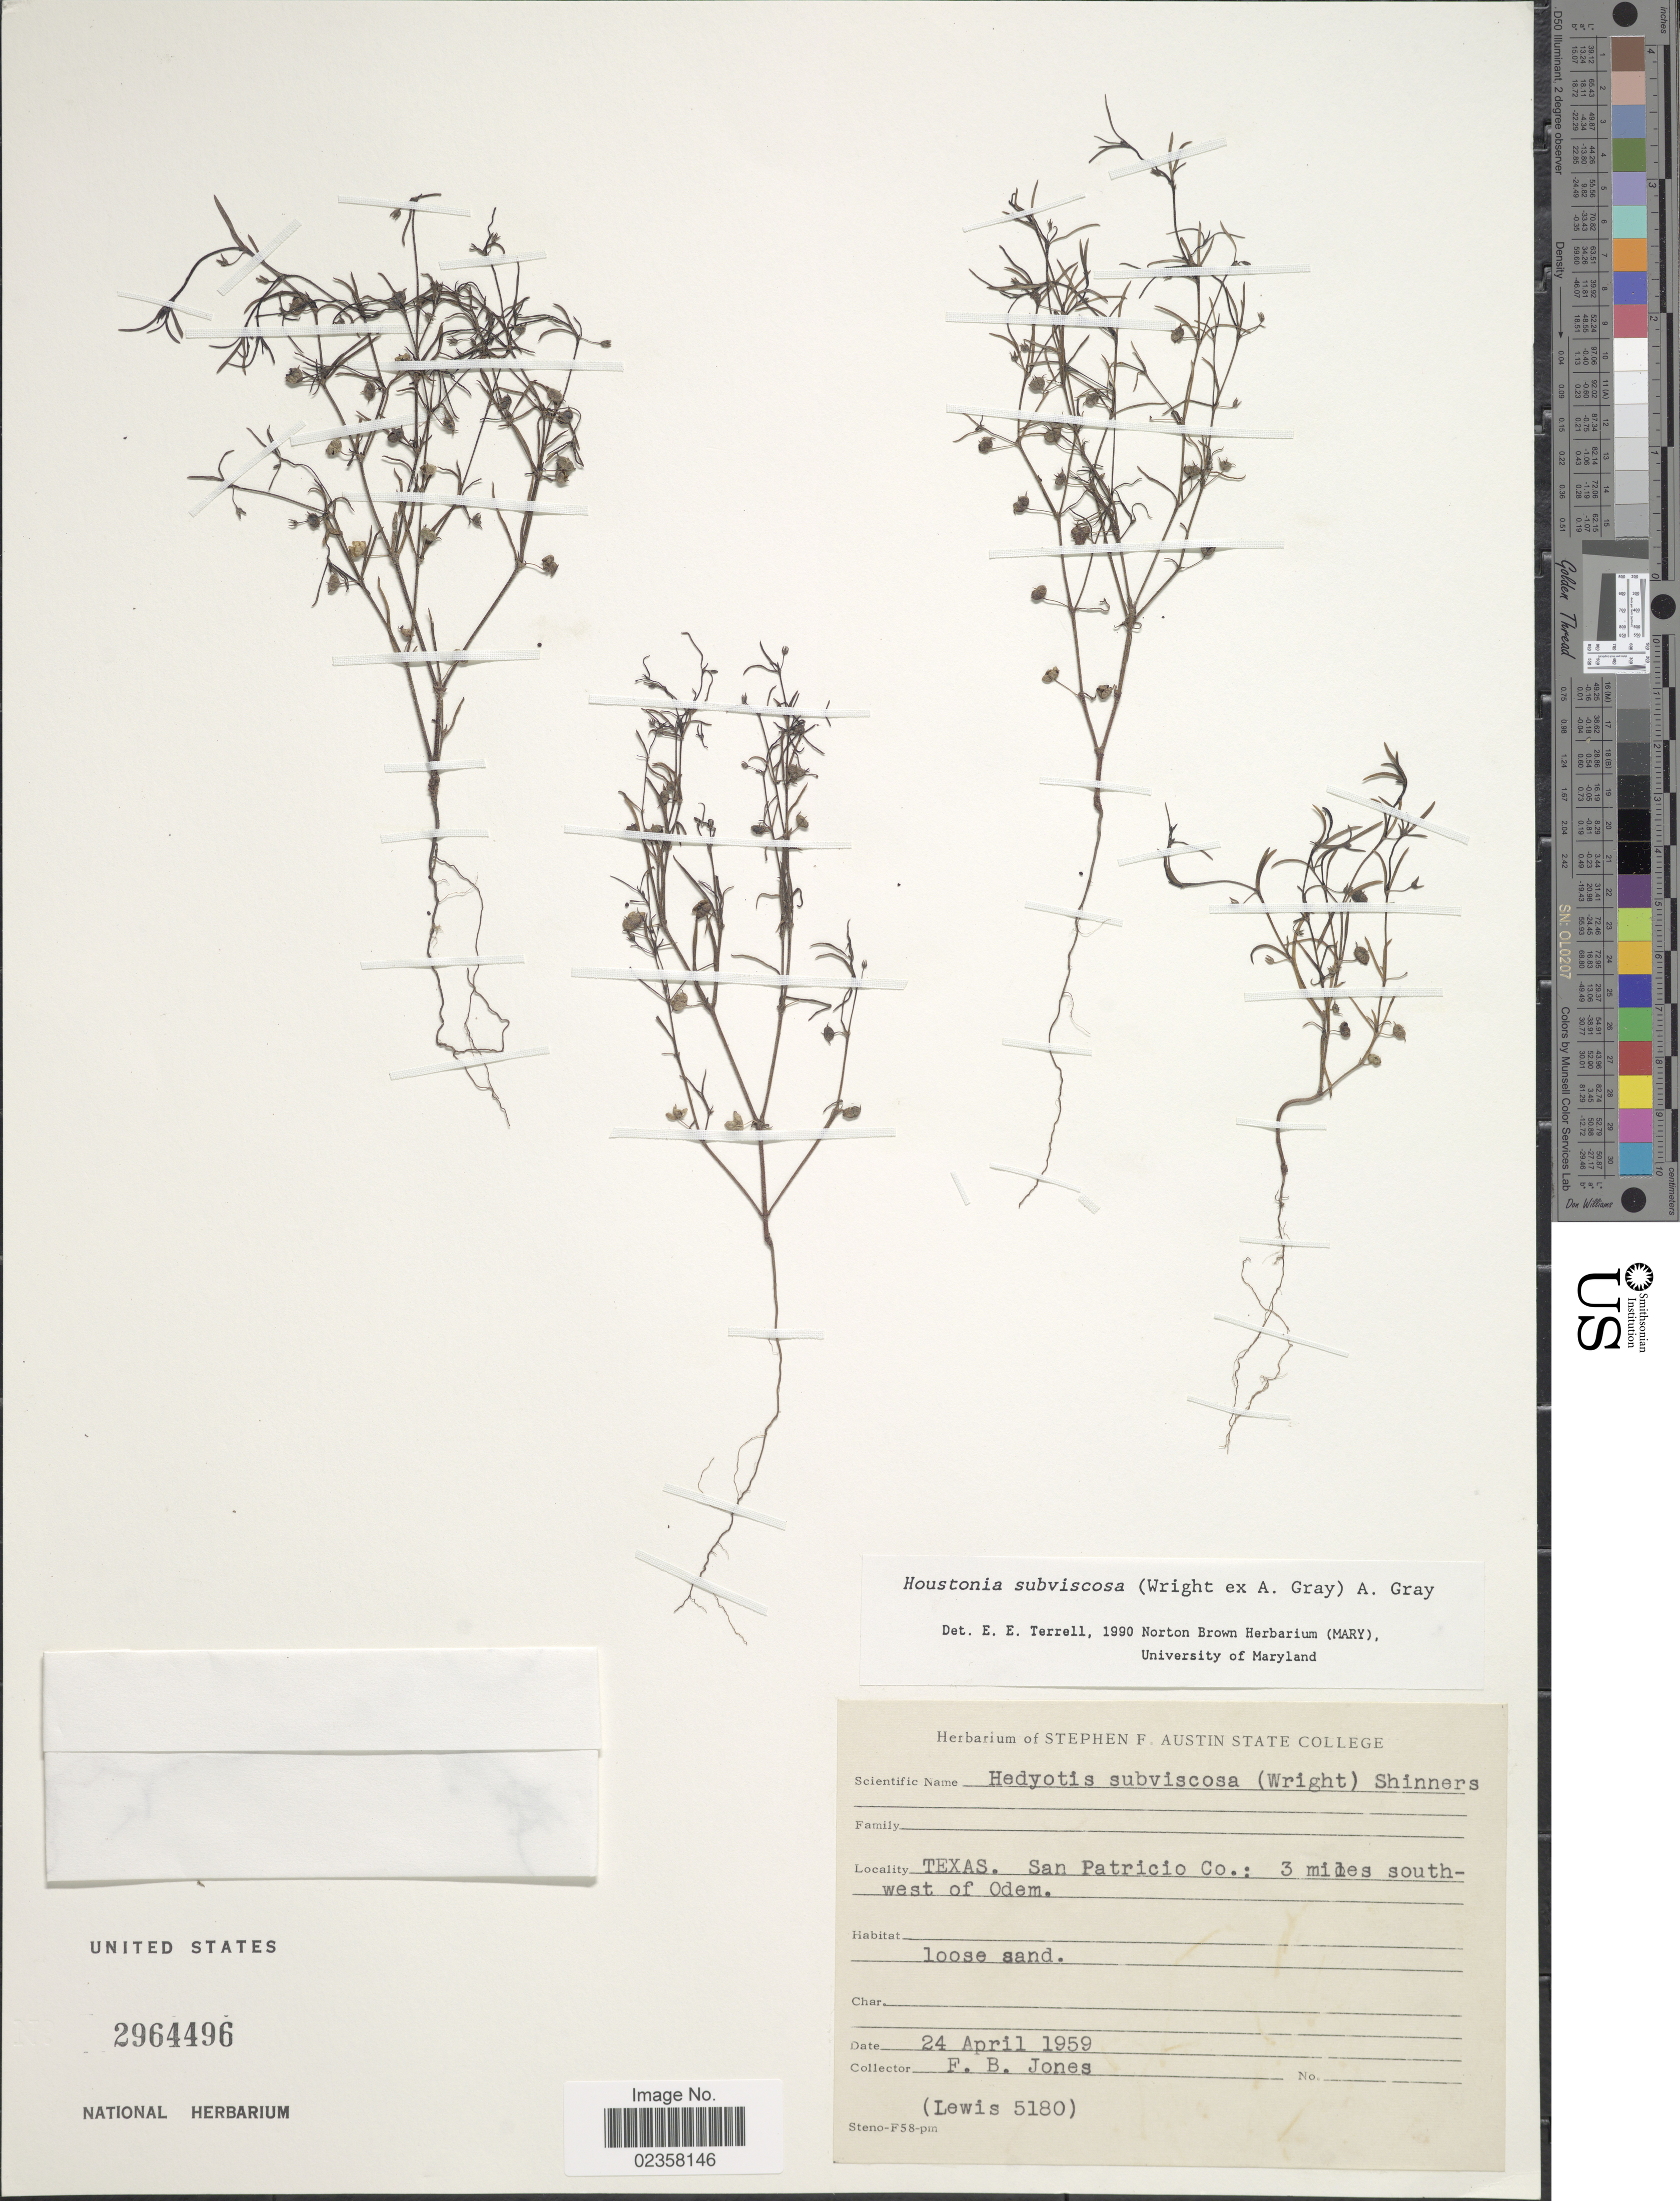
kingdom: Plantae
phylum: Tracheophyta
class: Magnoliopsida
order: Gentianales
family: Rubiaceae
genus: Houstonia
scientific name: Houstonia subviscosa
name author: (Wright ex A. Gray) A. Gray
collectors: F. B. Jones & -- Lewis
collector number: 5180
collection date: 1959-04-24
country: United States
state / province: Texas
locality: San Patricico Co.: 3 miles south-west of Odem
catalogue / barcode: US 2964496